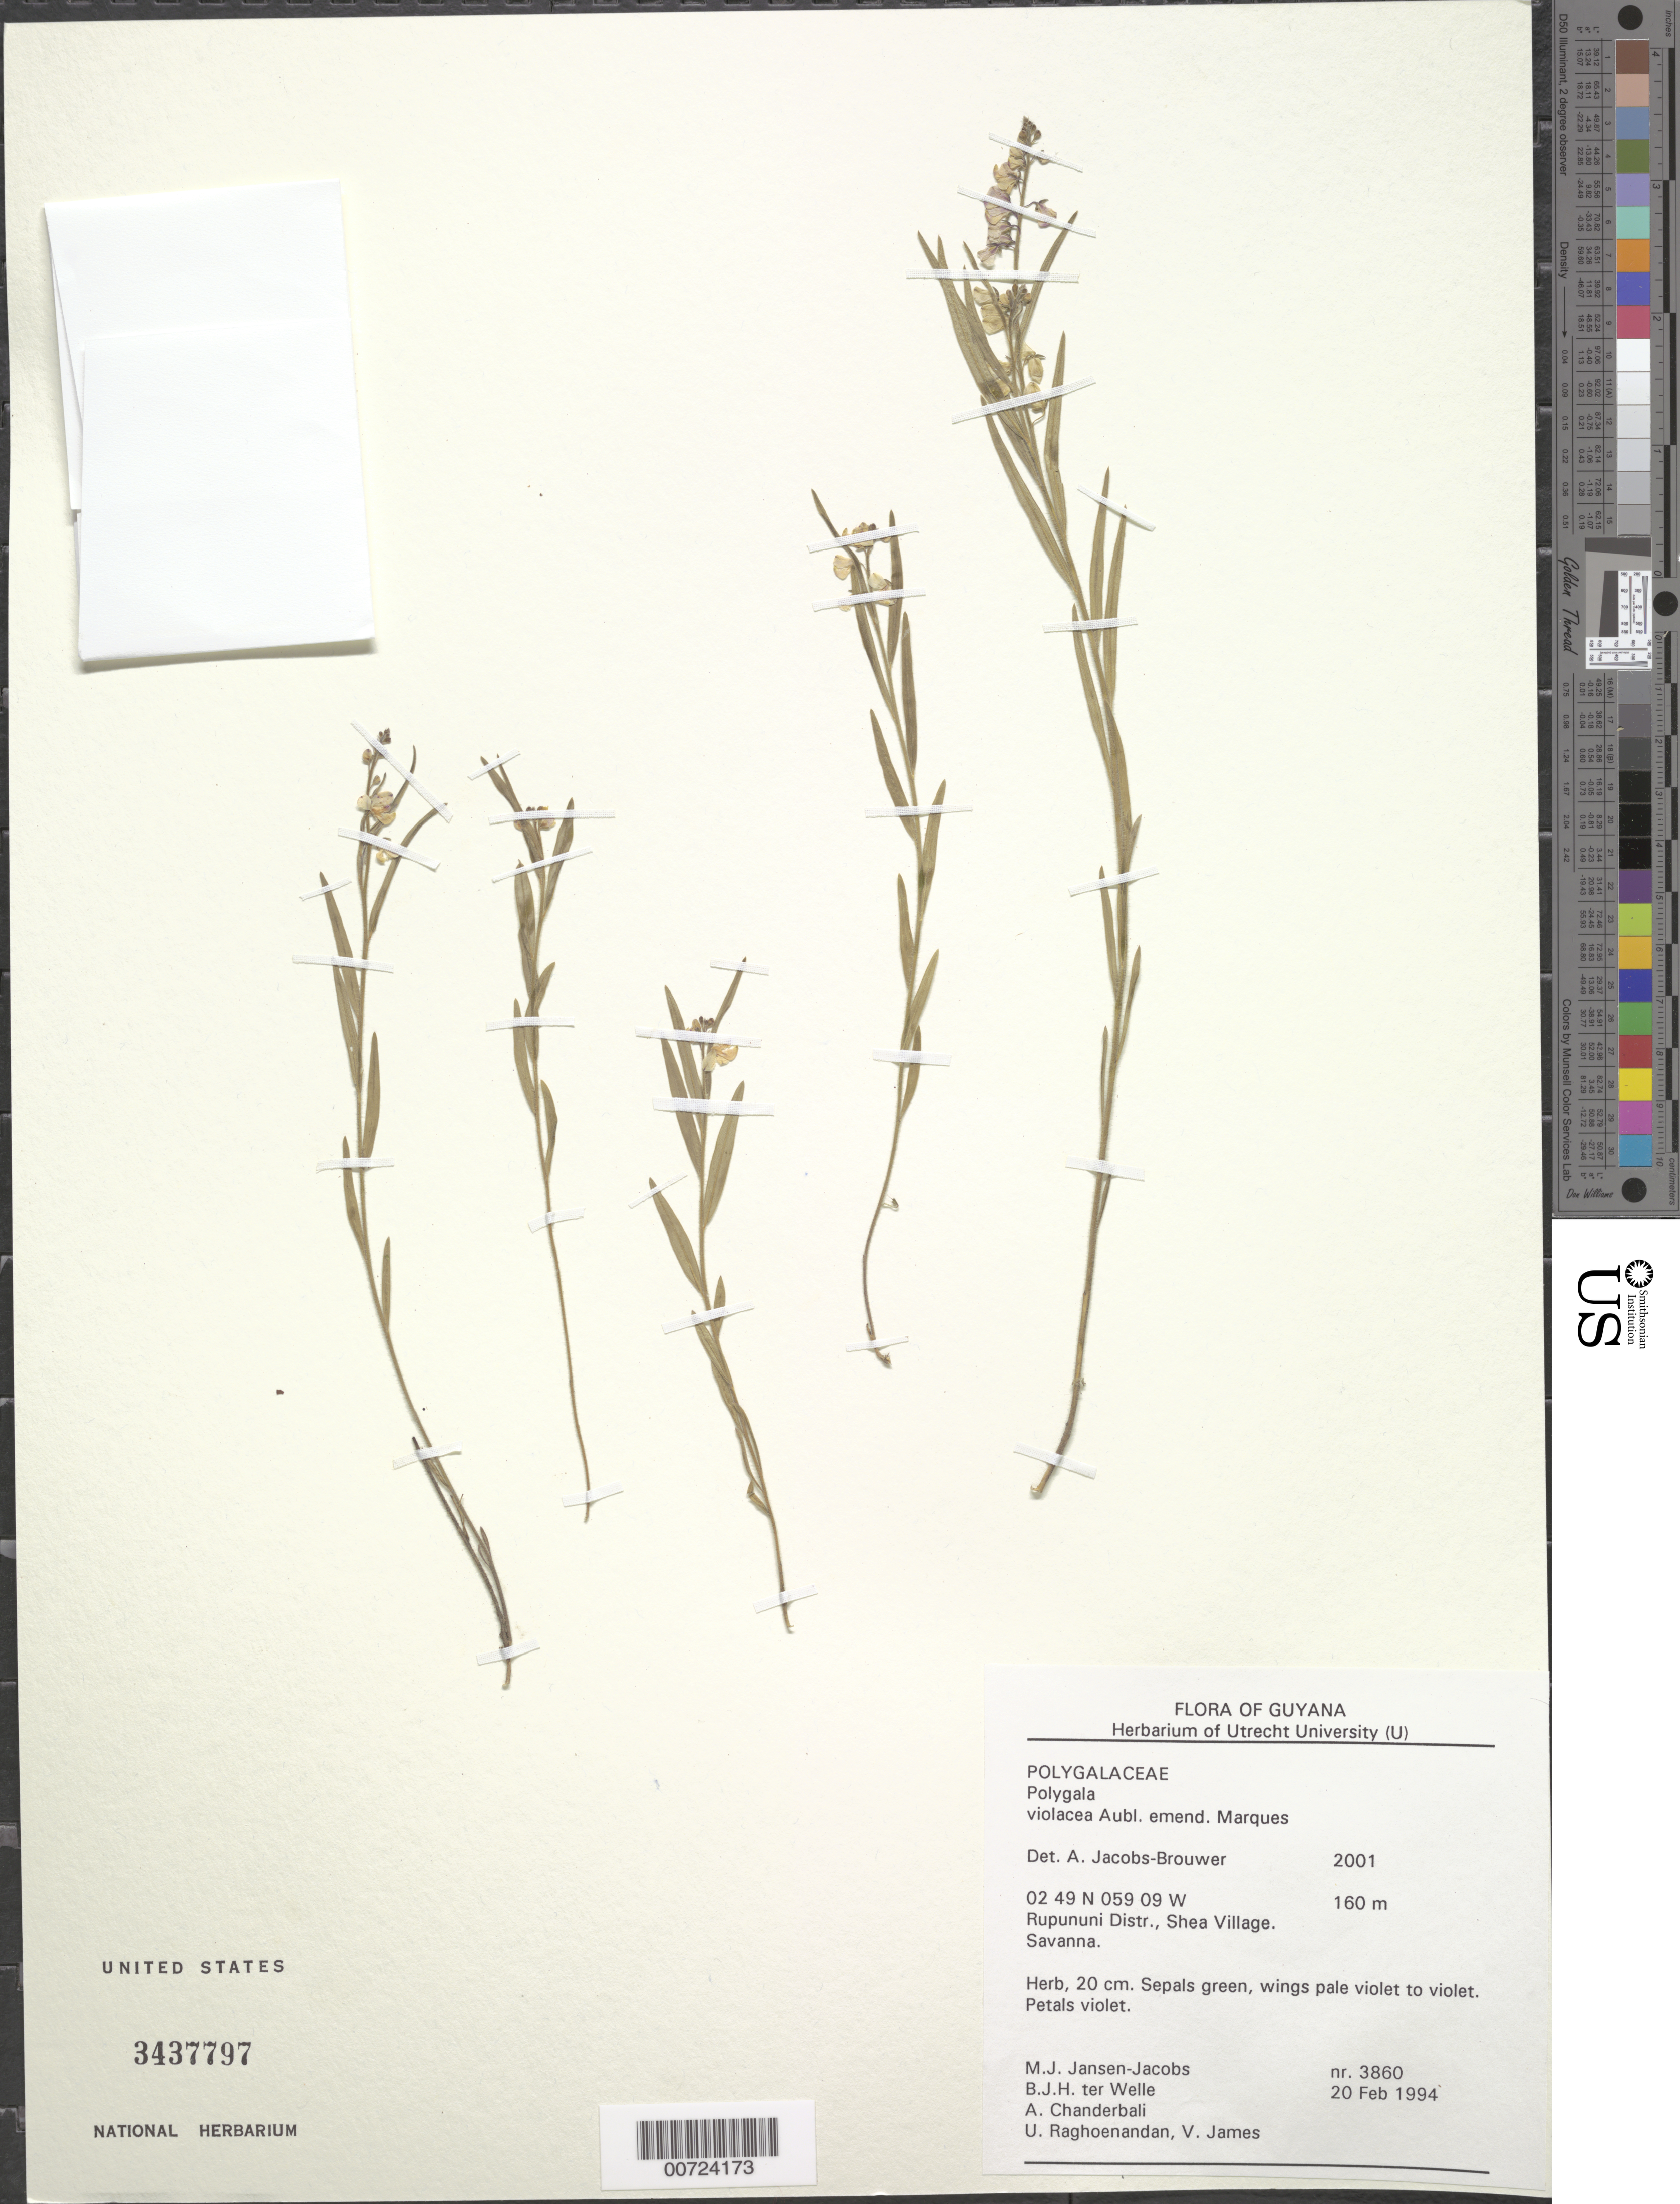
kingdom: Plantae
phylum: Tracheophyta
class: Magnoliopsida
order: Fabales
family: Polygalaceae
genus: Asemeia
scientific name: Asemeia violacea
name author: (Aubl.) J.F.B. Pastore & J.R. Abbott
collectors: M. J. Jansen-Jacobs, B. Welle, A. S. Chanderbali, U. Raghoenandan & V. James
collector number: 3860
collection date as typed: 20-Feb-94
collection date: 1994-02-20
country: Guyana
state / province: U. Takutu-U. Essequibo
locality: Shea Village, Rupununi Dist.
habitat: Savanna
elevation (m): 160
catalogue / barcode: US 3437797